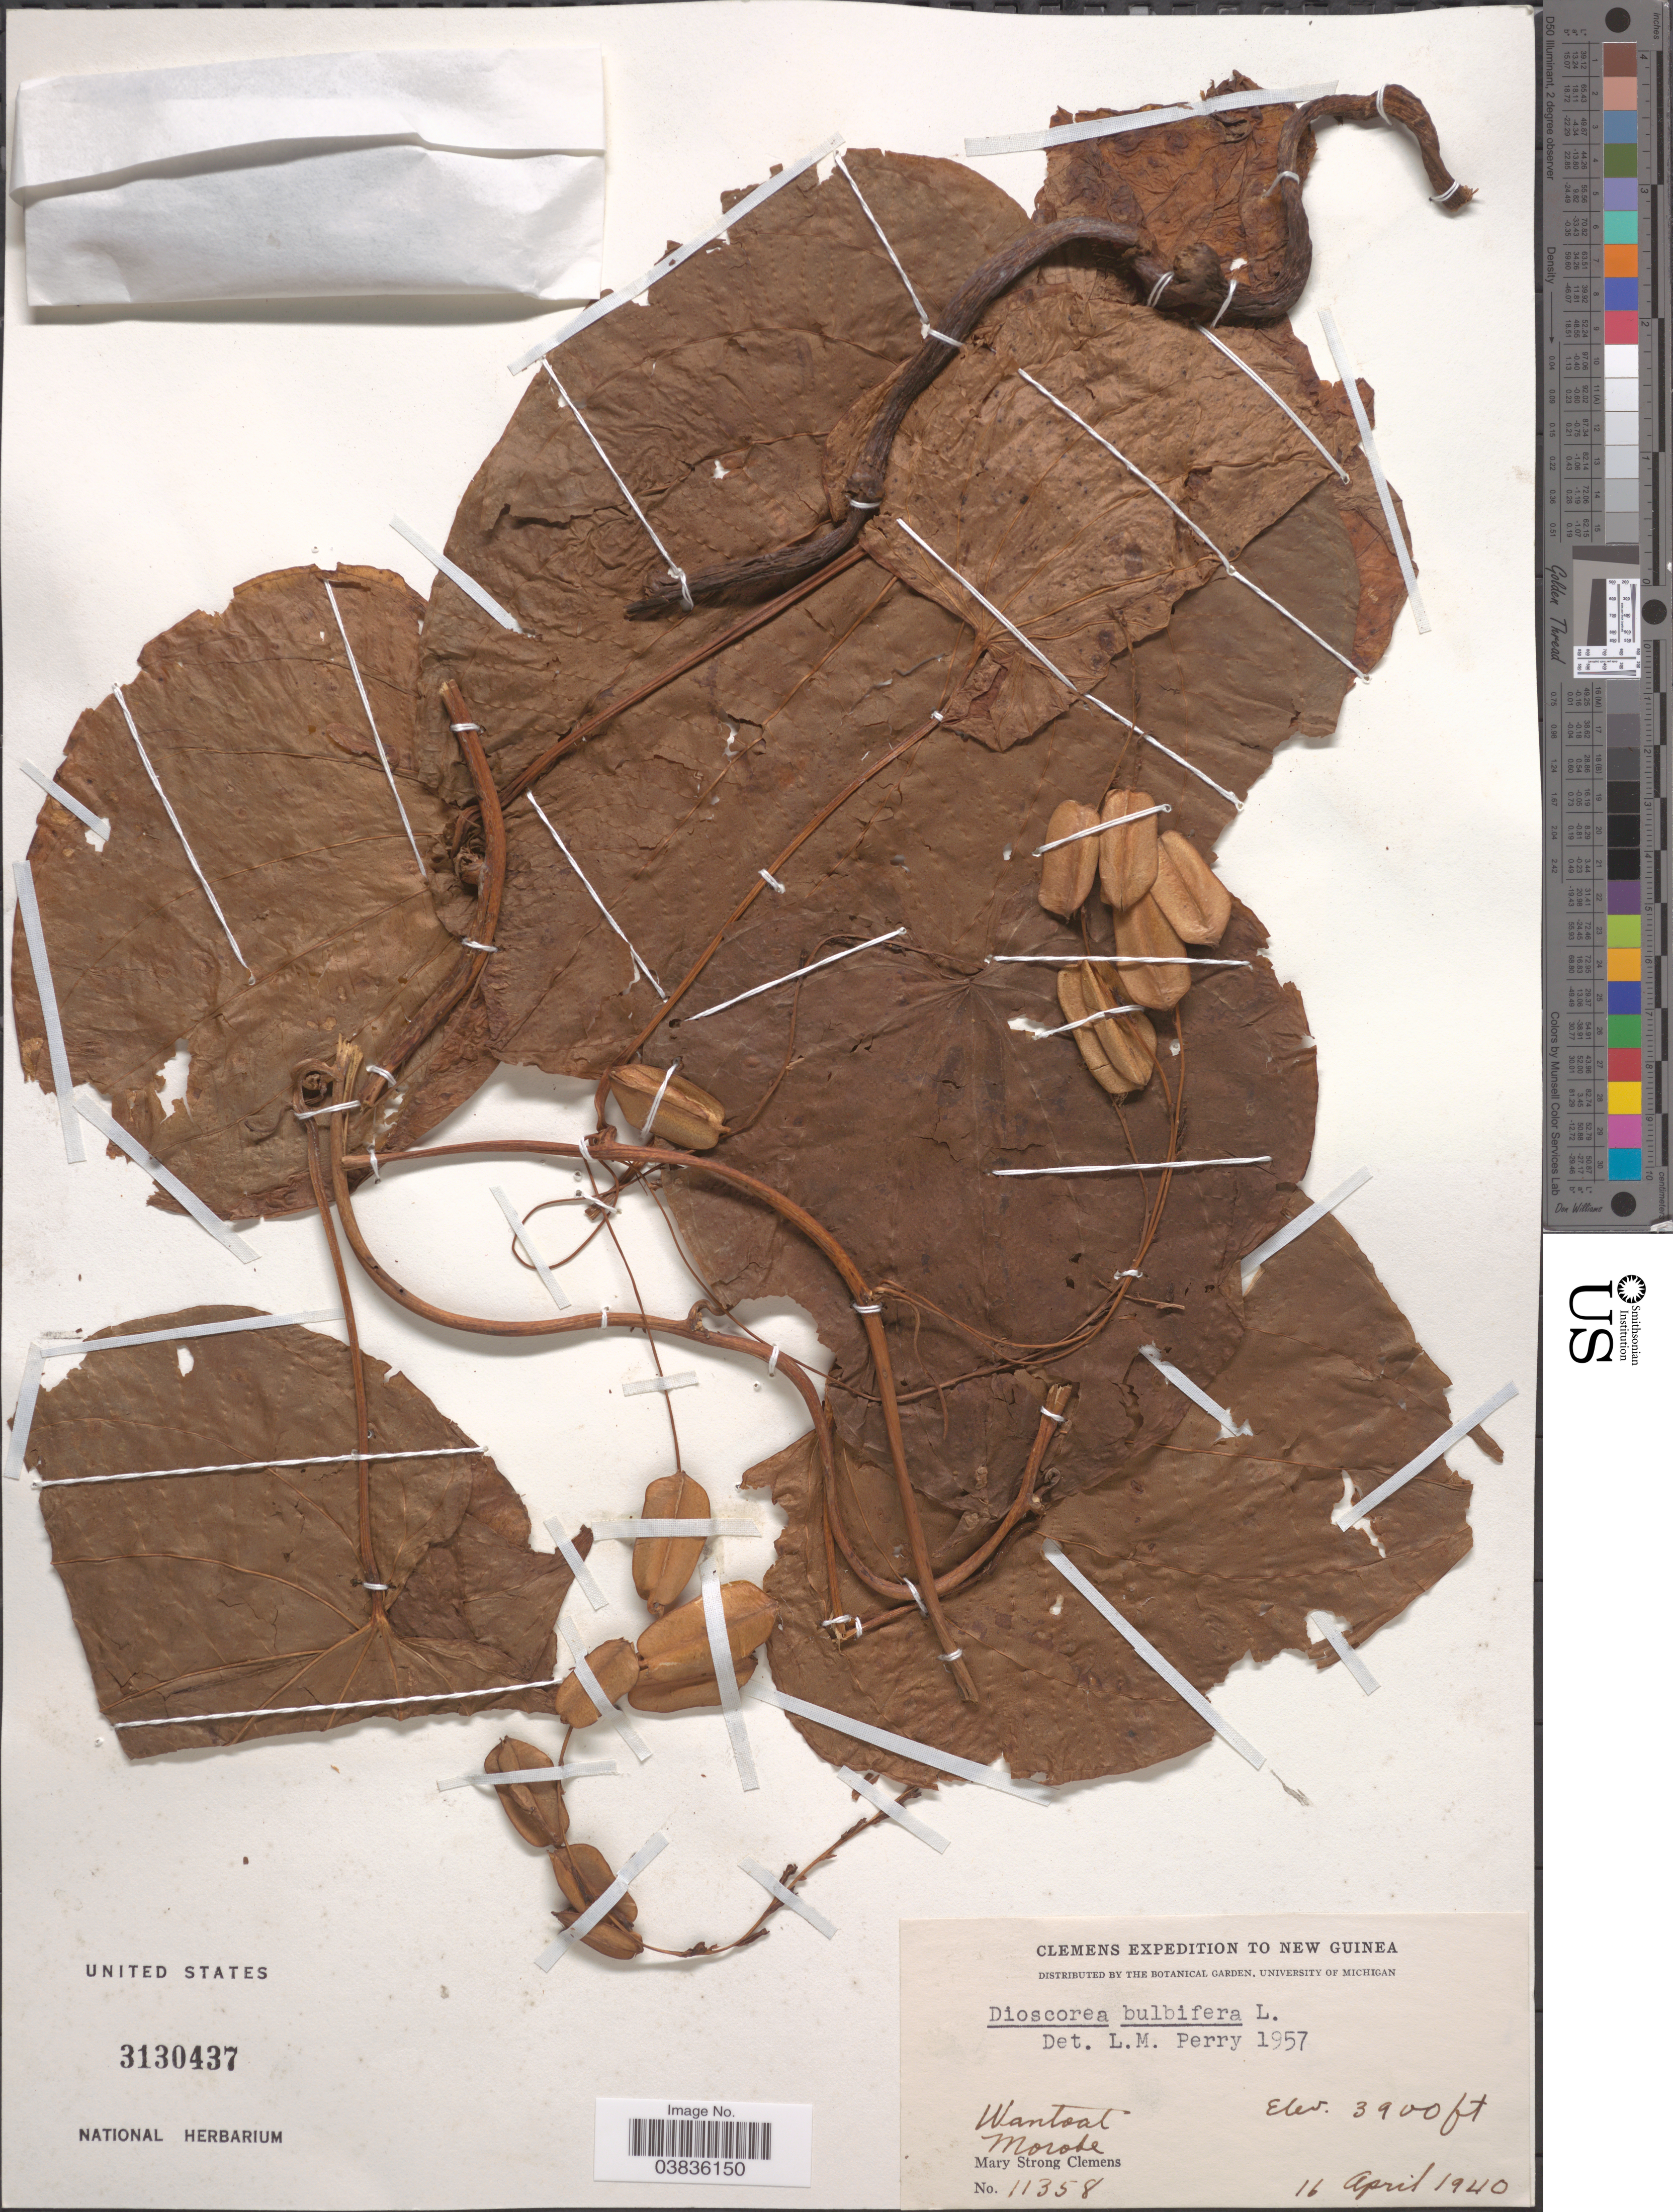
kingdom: Plantae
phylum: Tracheophyta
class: Liliopsida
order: Dioscoreales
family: Dioscoreaceae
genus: Dioscorea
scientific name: Dioscorea bulbifera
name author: L.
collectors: M. S. Clemens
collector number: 11358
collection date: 1940-04-16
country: Papua New Guinea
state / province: Morobe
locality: New Guinea. Wantoat.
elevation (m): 1189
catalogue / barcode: US 3130437